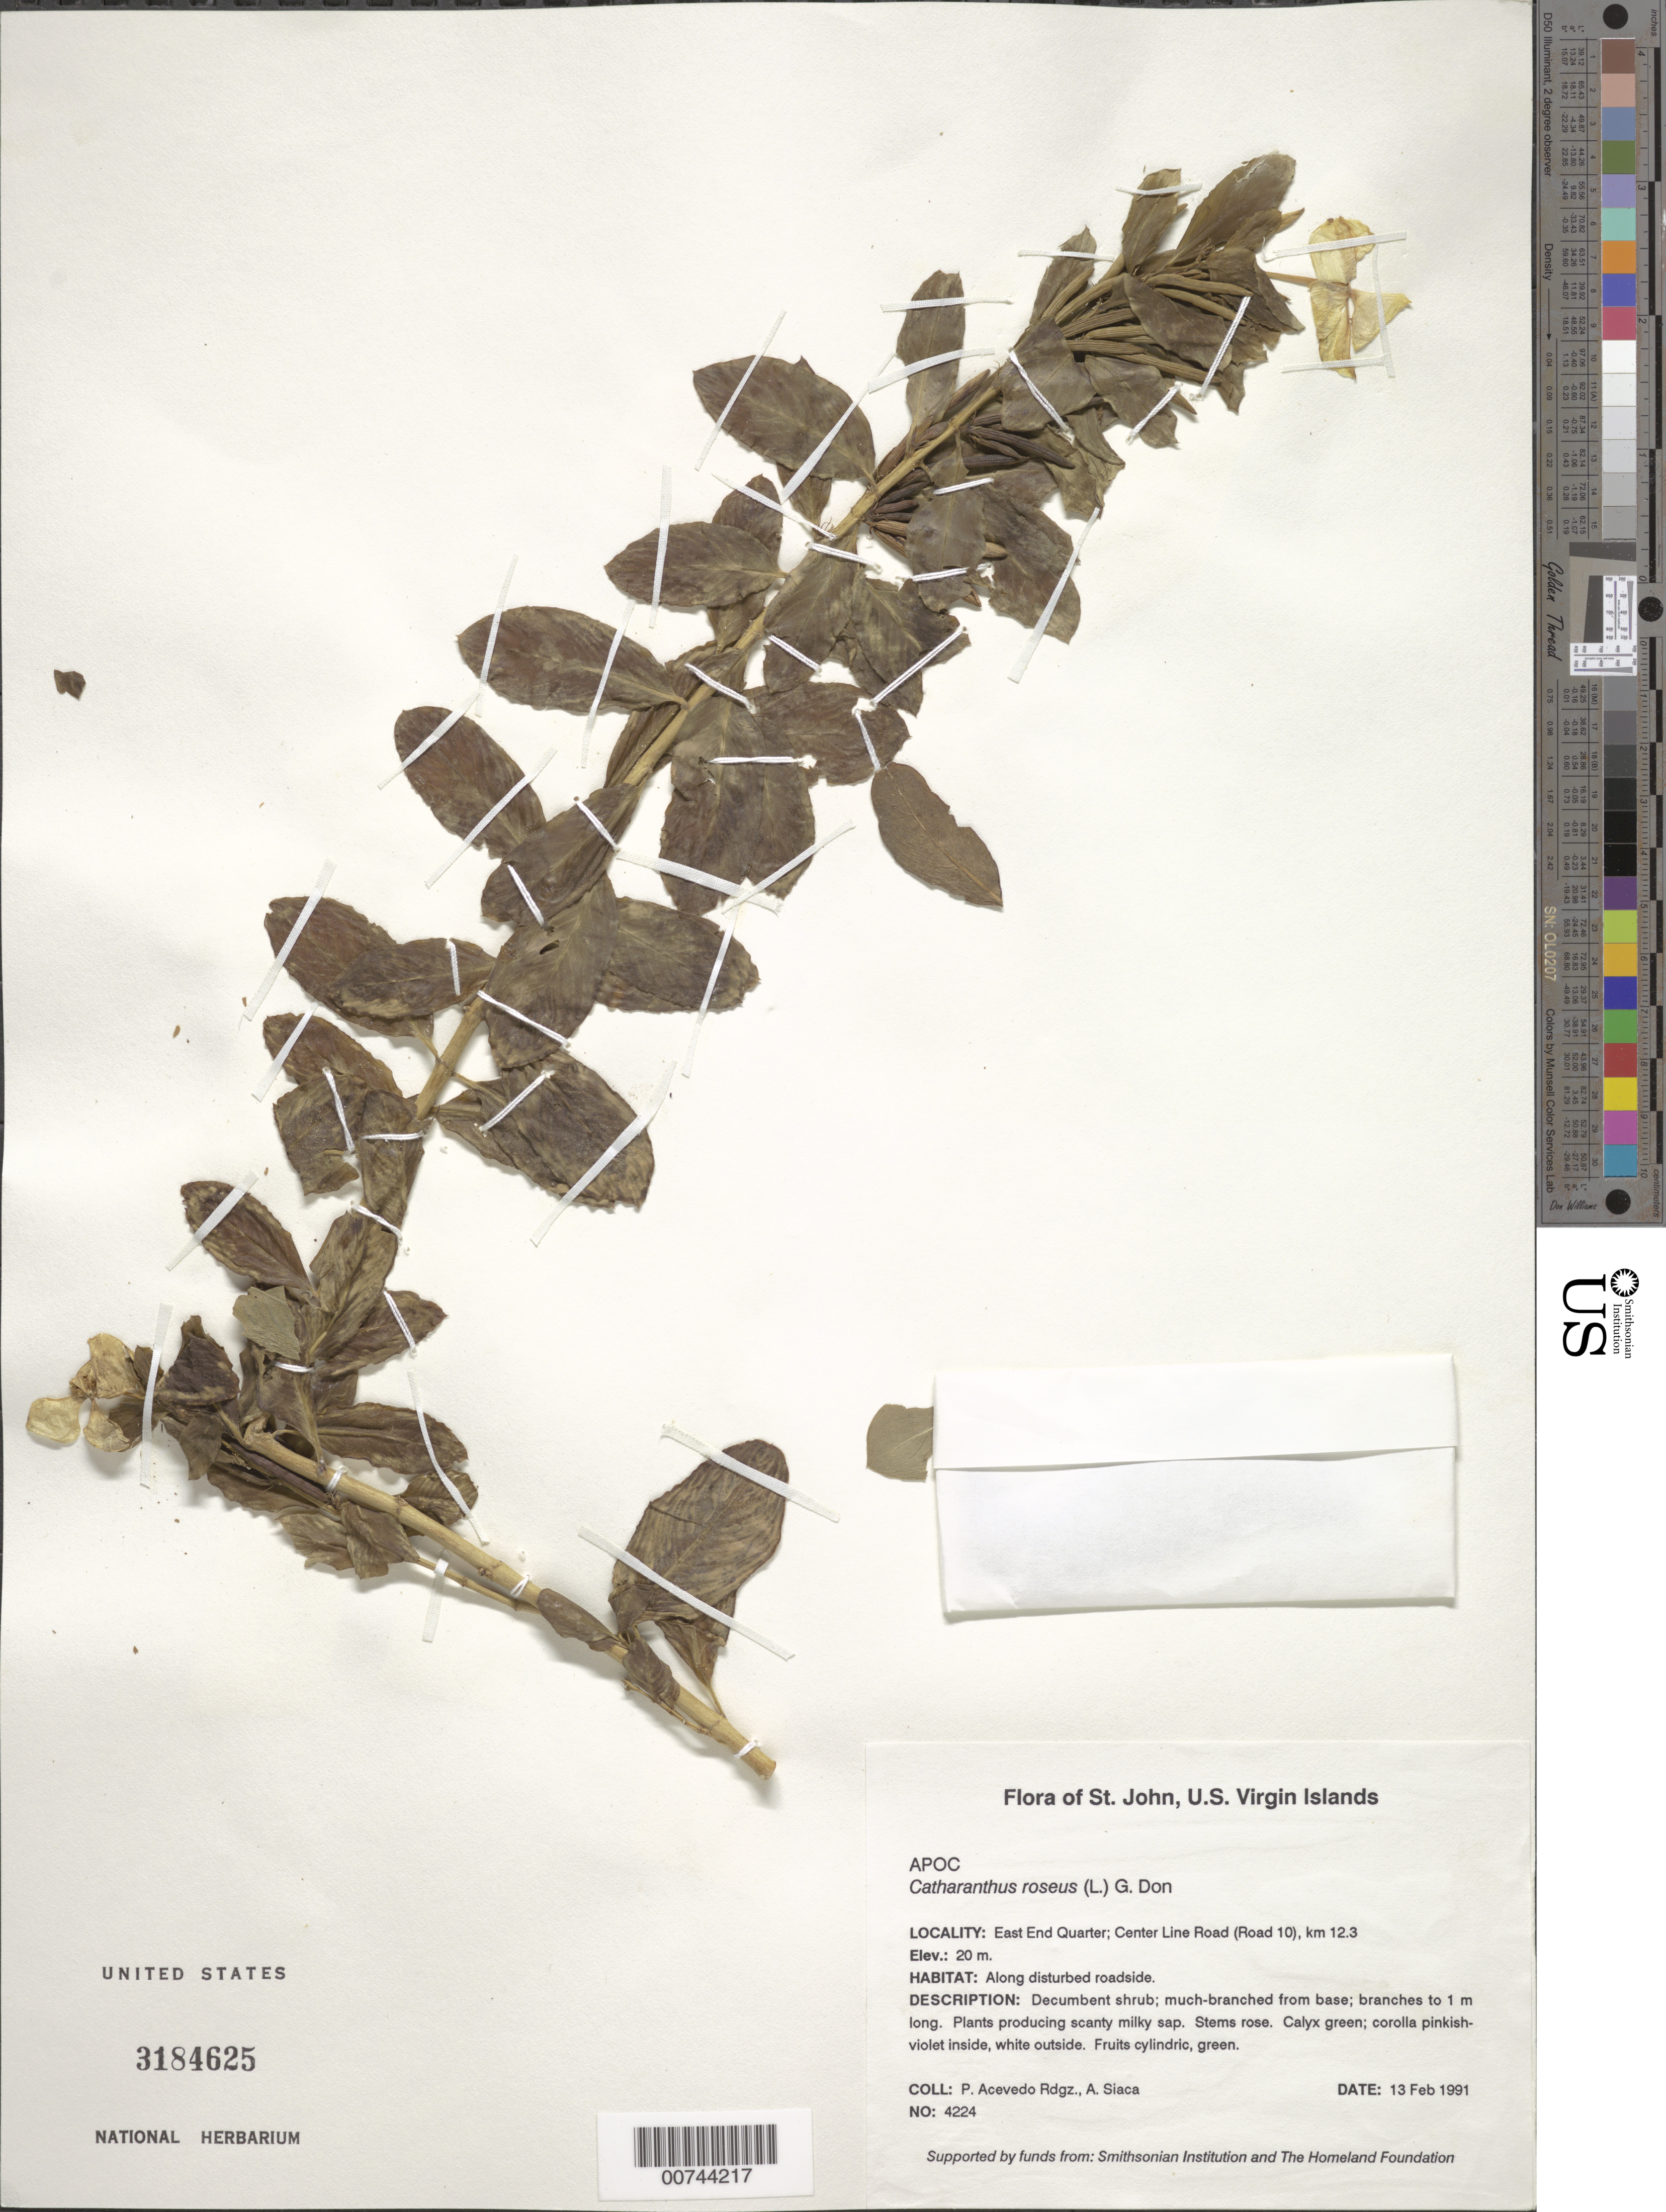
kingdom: Plantae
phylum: Tracheophyta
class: Magnoliopsida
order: Gentianales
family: Apocynaceae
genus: Catharanthus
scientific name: Catharanthus roseus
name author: (L.) G. Don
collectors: P. Acevedo-Rodr. & A. Siaca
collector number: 4224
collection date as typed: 13 Feb 1991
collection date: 1991-02-13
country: U.S. Virgin Islands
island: St. John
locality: East End Quarter; Center Line Road (Road 10), km 12.3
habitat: Along disturbed roadside.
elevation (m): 20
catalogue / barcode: US 3184625